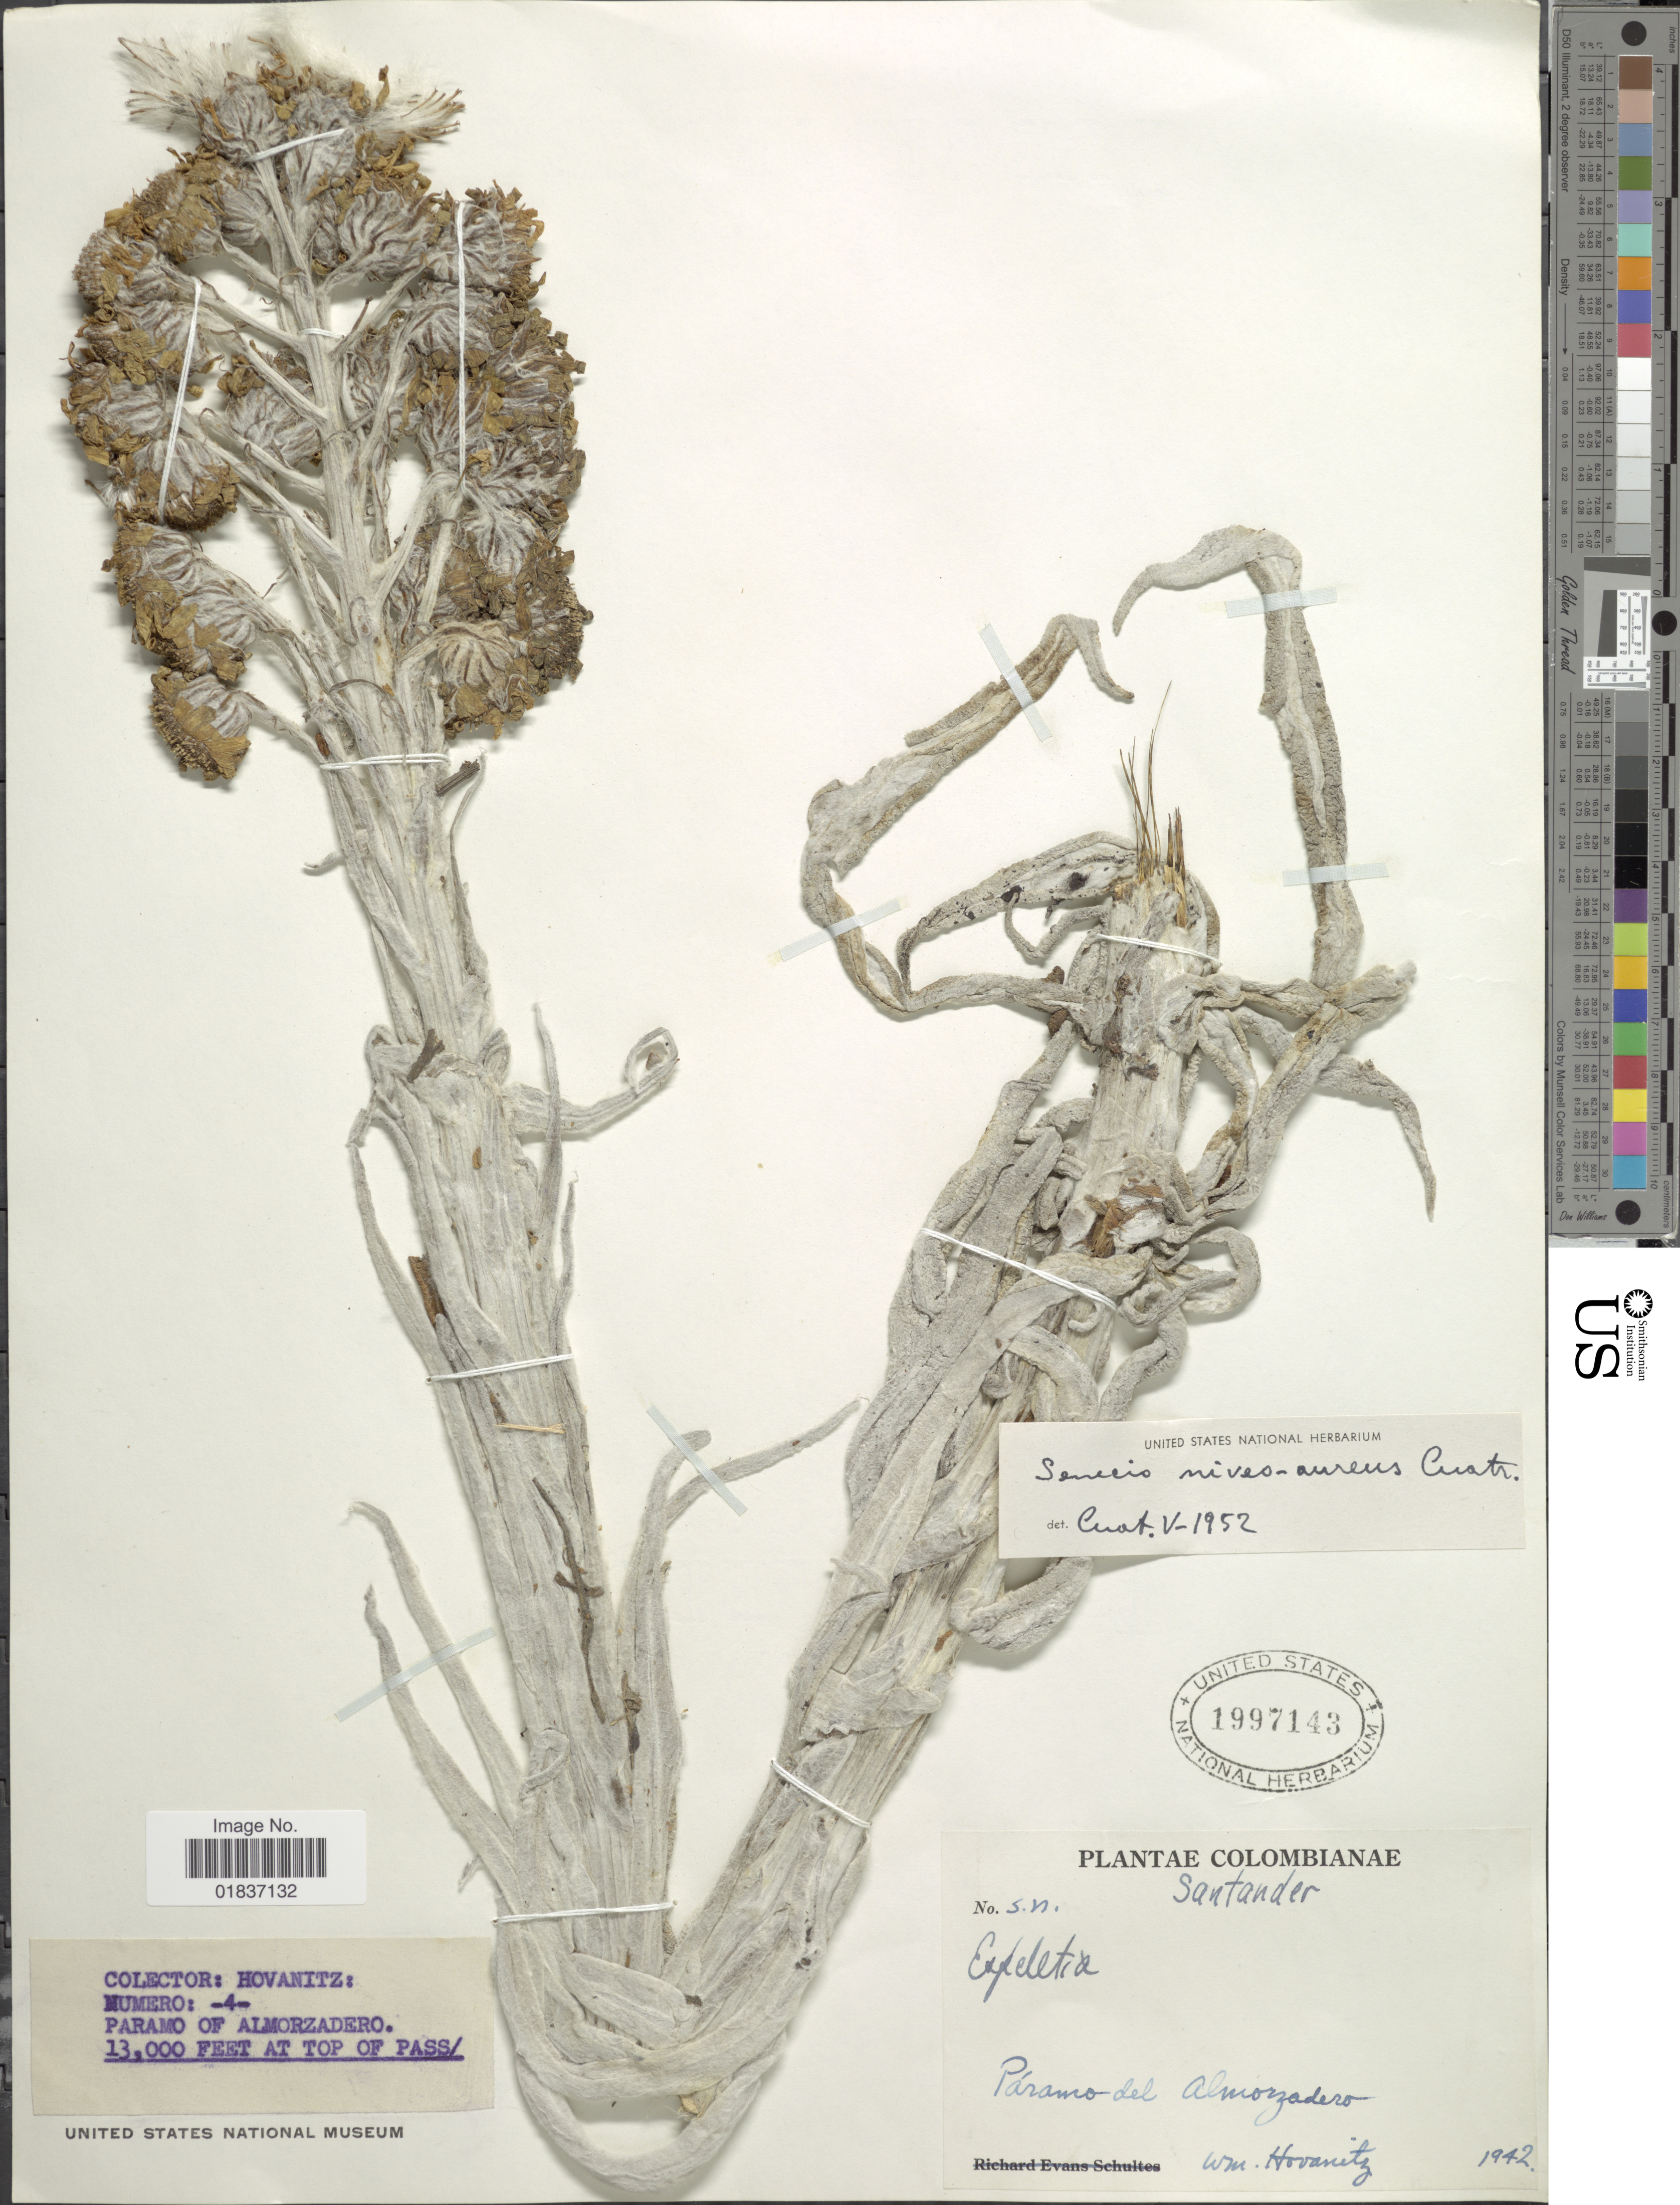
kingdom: Plantae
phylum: Tracheophyta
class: Magnoliopsida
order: Asterales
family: Asteraceae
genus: Senecio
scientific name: Senecio niveo-aureus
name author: Cuatrec.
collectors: W. M. Hovanitz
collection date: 1942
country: Colombia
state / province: Santander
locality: Santander. Paramo del Almorzadero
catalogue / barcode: US 1997143